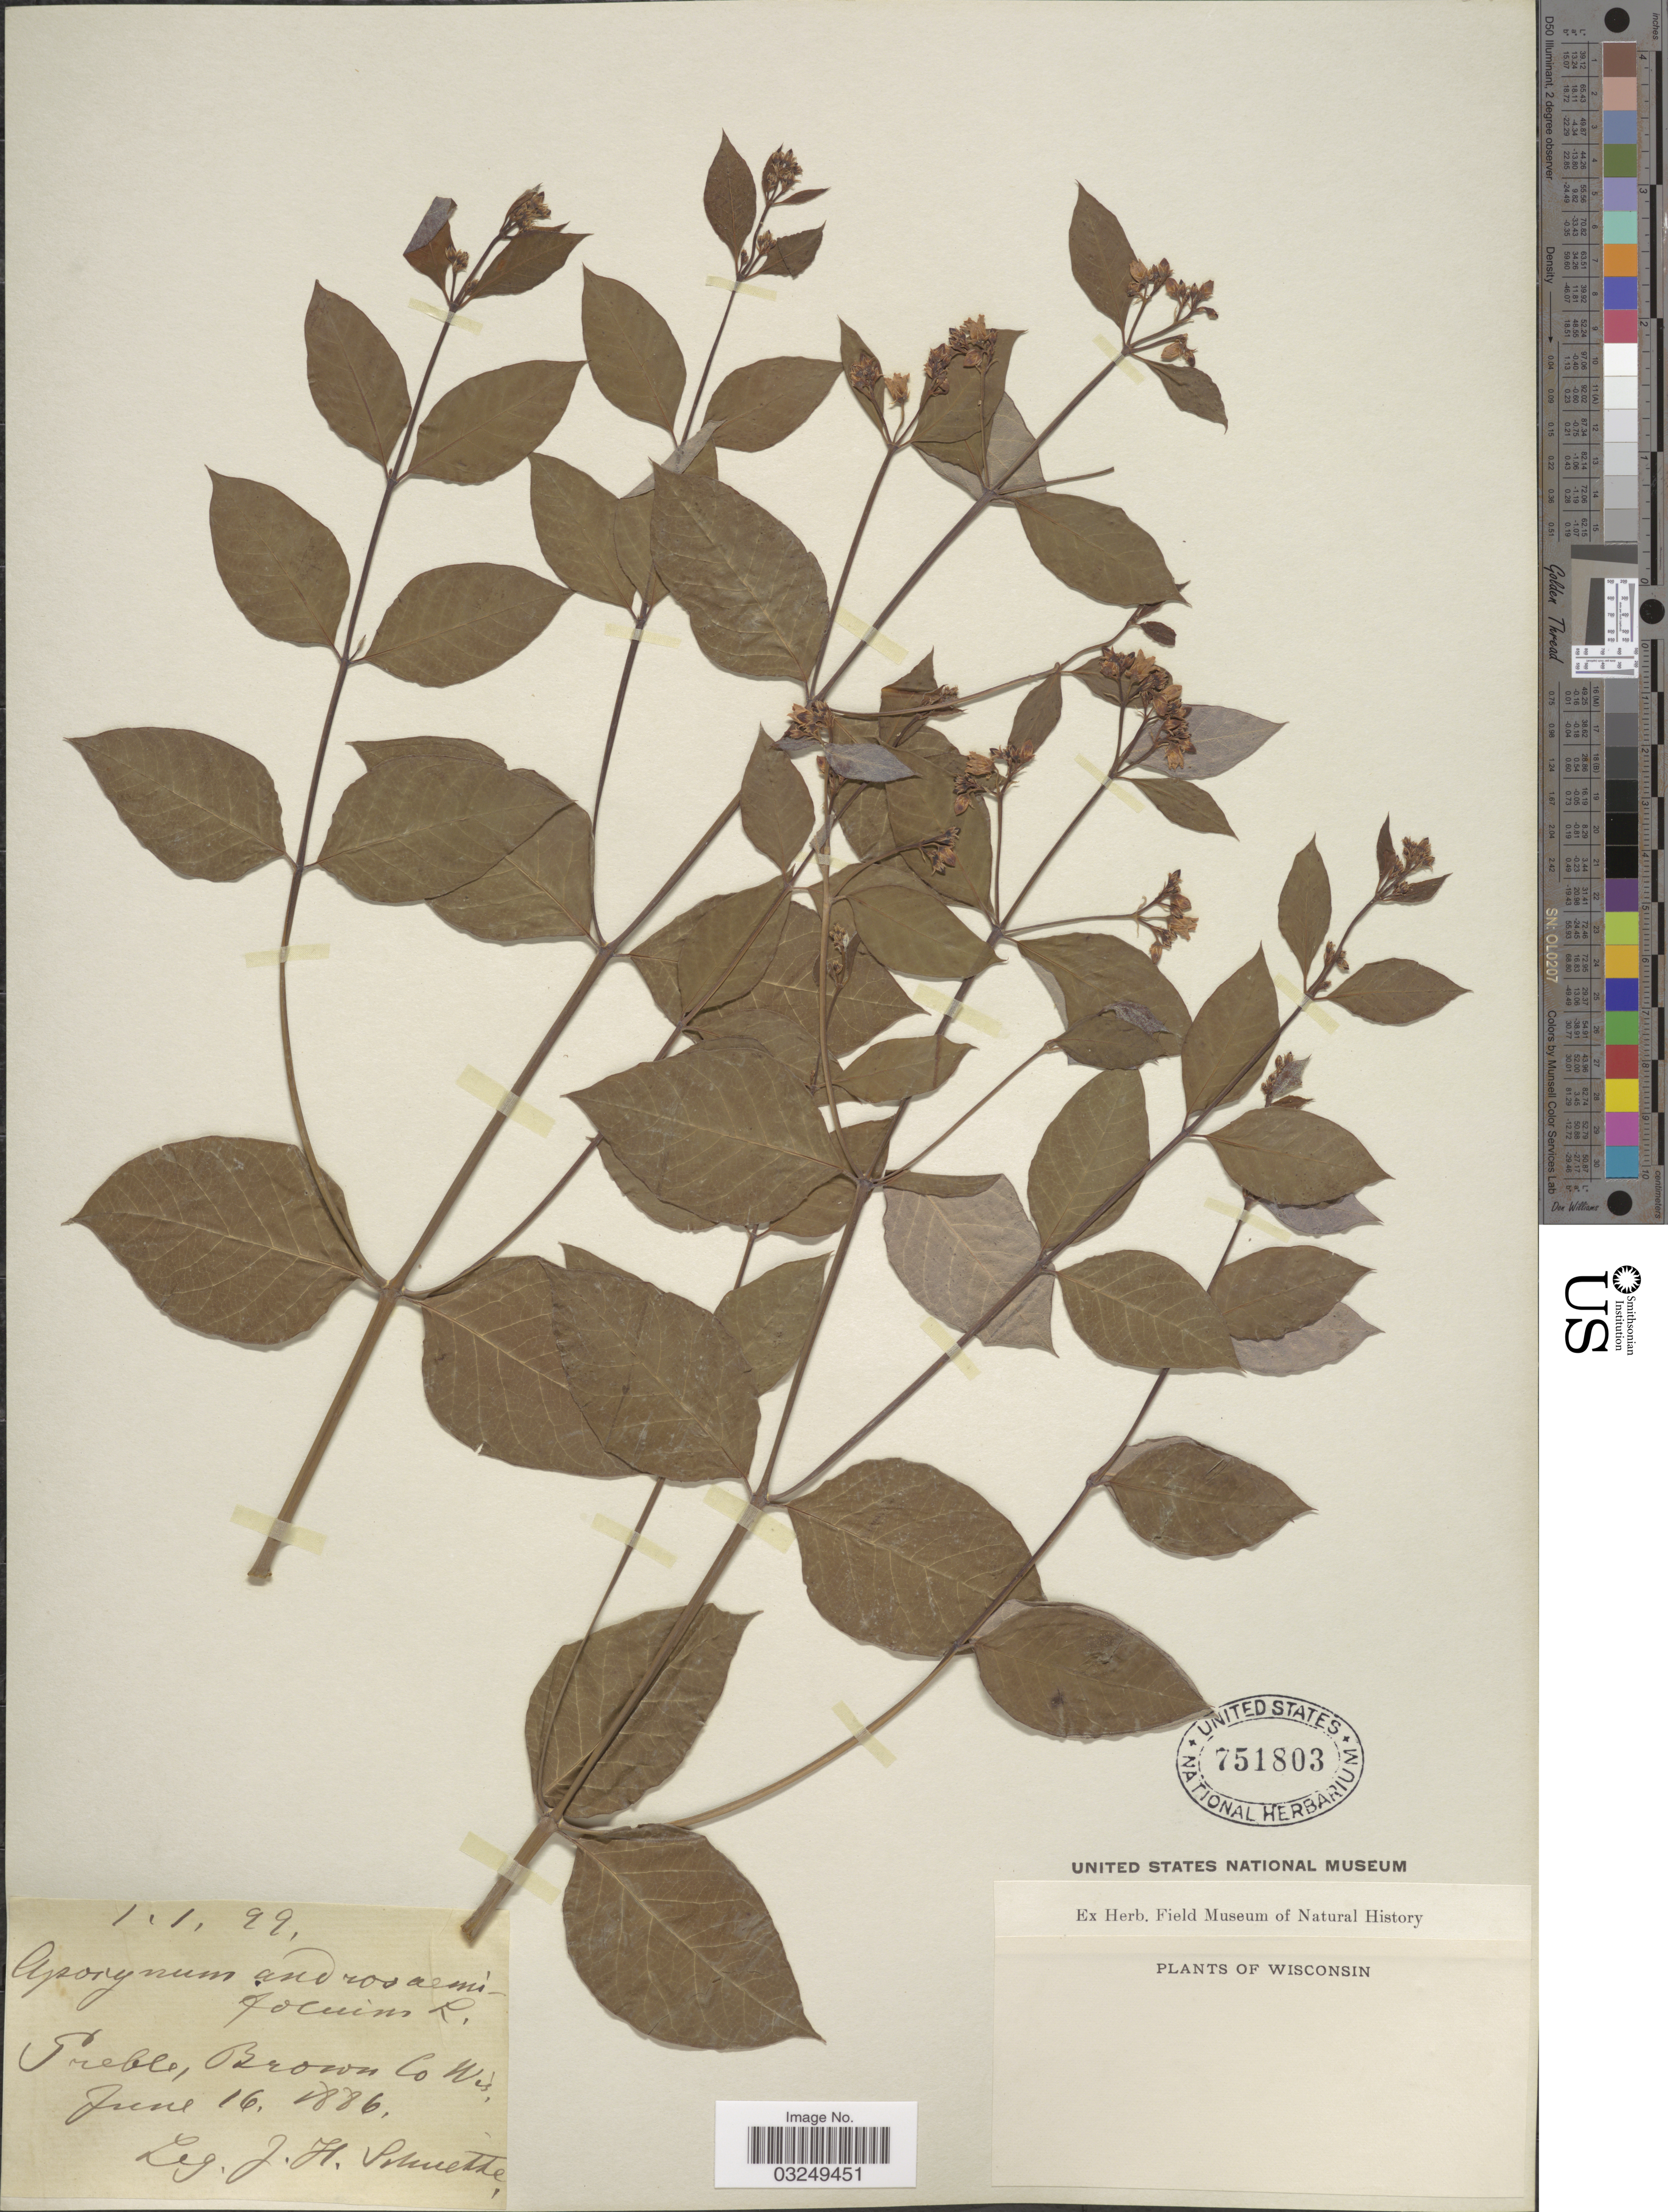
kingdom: Plantae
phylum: Tracheophyta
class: Magnoliopsida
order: Gentianales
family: Apocynaceae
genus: Apocynum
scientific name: Apocynum androsaemifolium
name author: L.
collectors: J. Pruette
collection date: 1886-06-16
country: United States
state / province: Wisconsin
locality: Greble, Brown Co Wis.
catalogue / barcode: US 751803